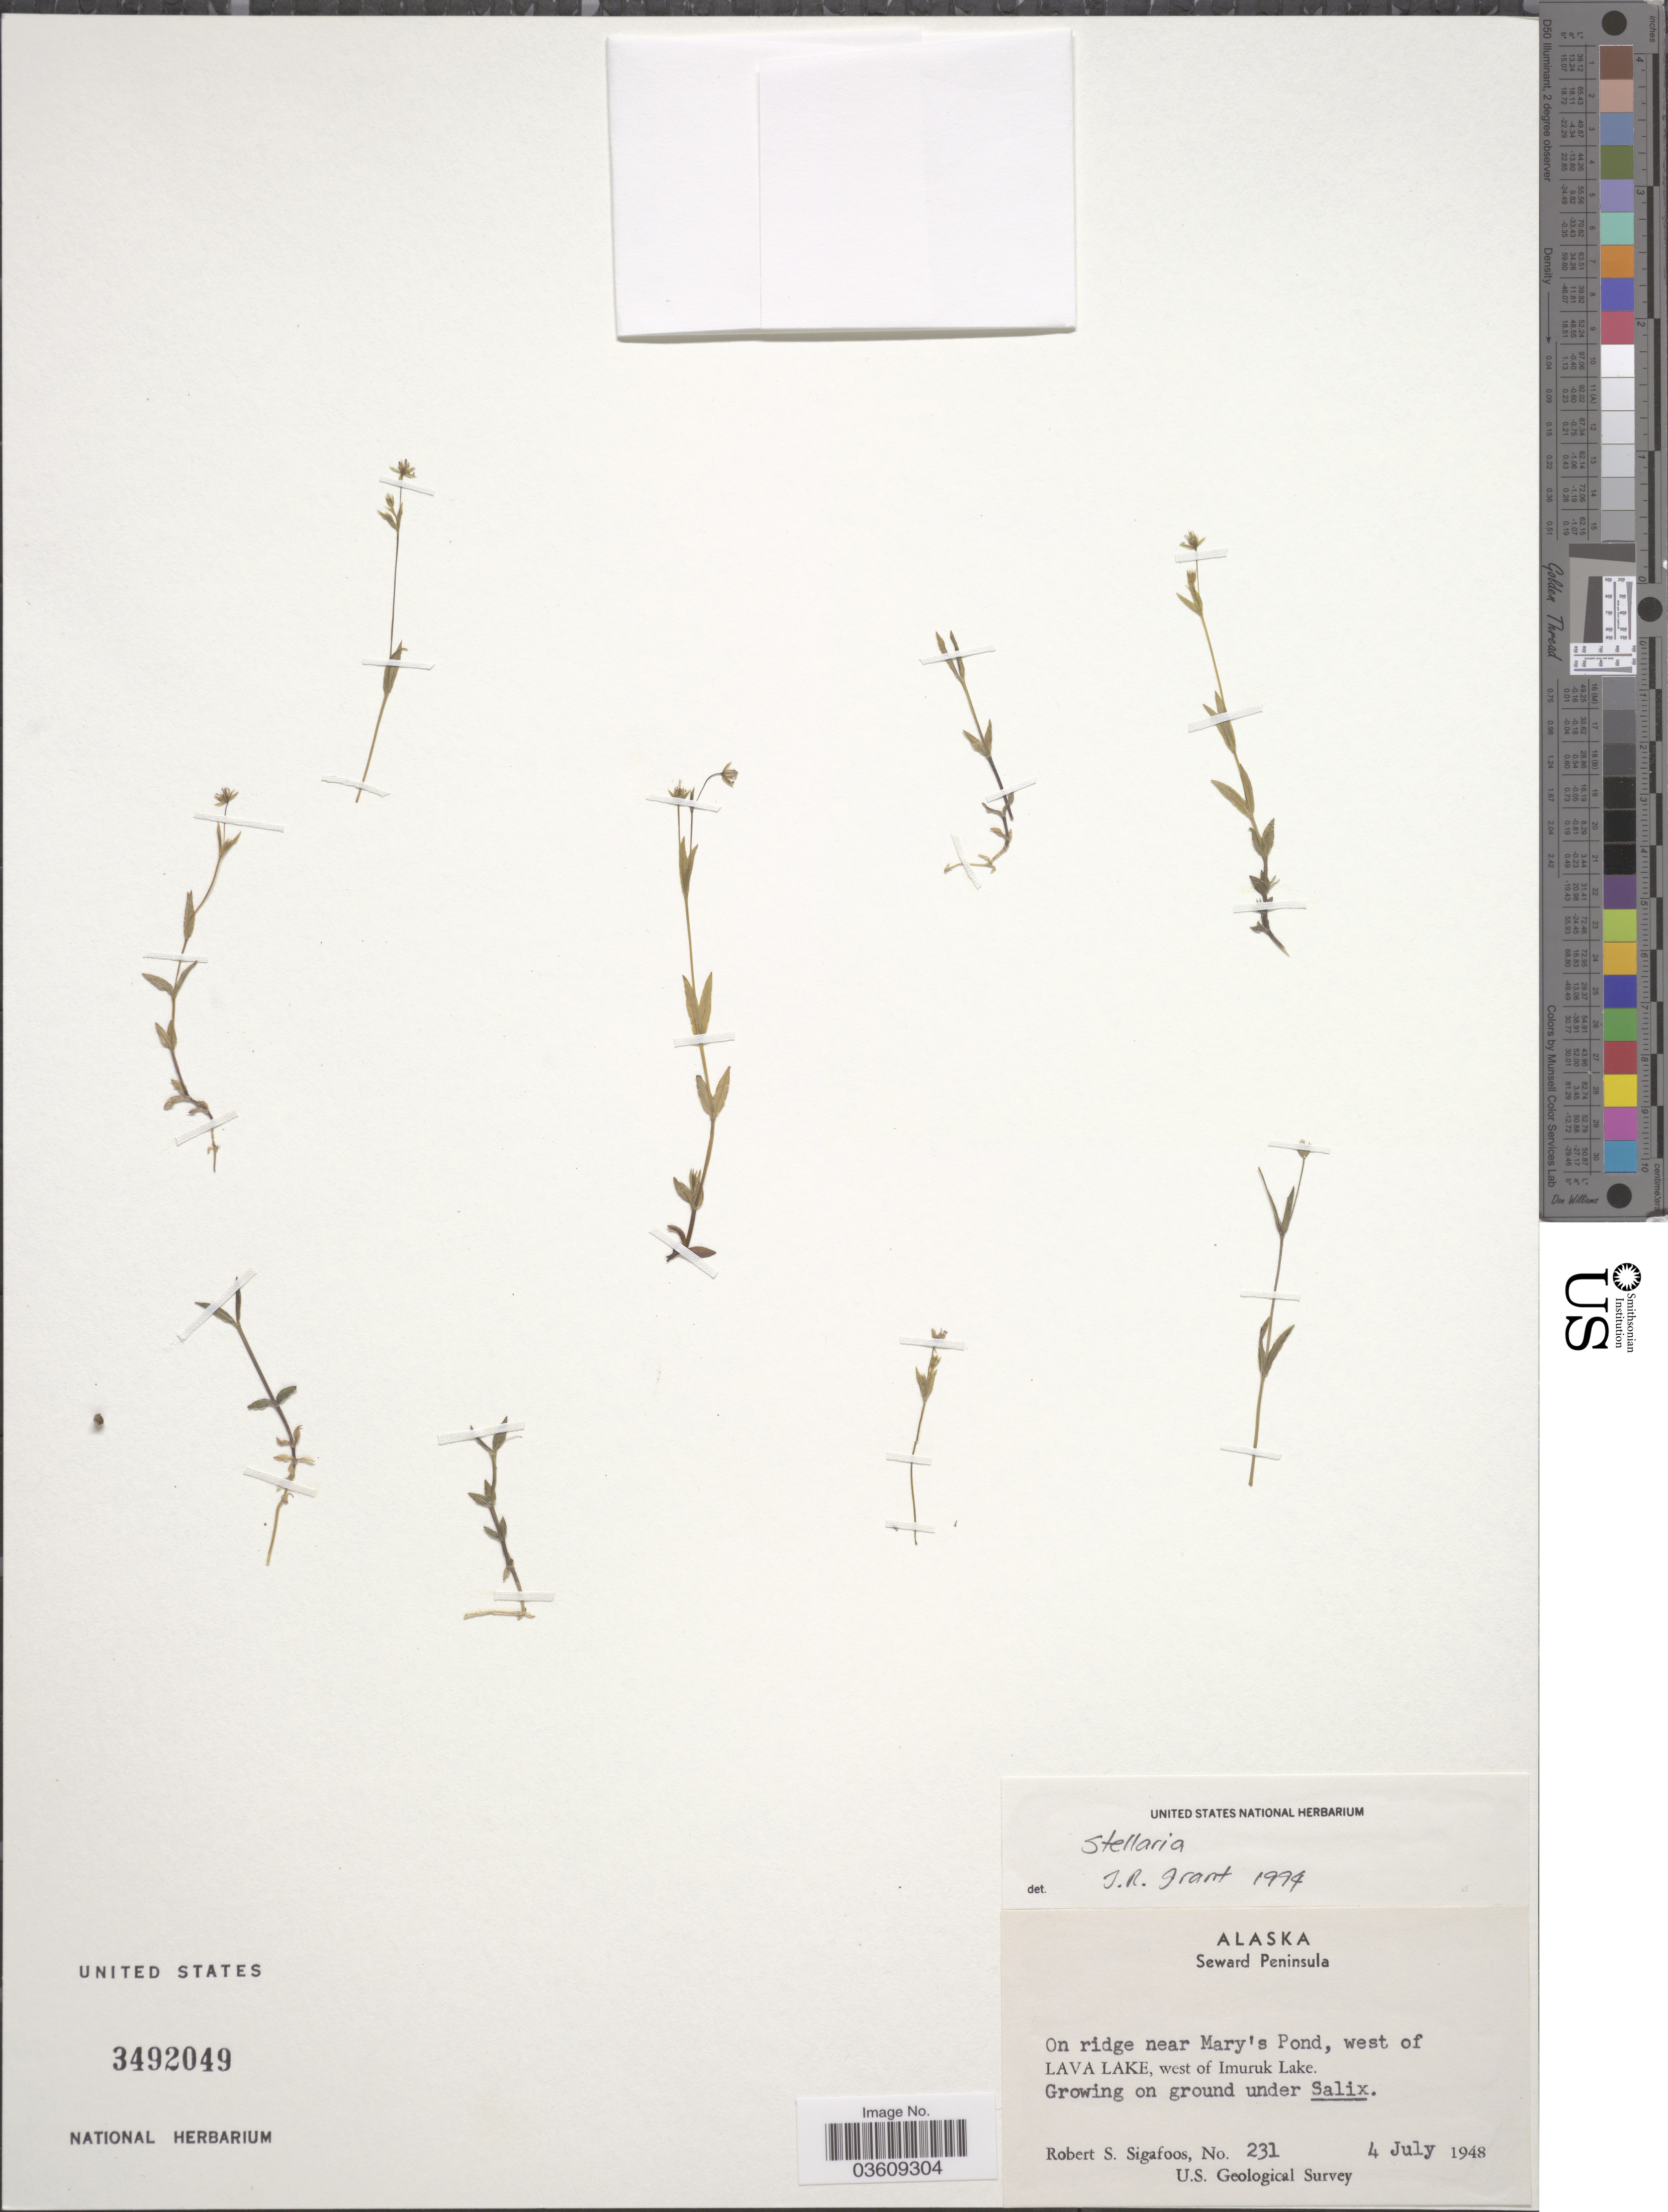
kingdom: Plantae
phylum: Tracheophyta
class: Magnoliopsida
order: Caryophyllales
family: Caryophyllaceae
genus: Stellaria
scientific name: Stellaria sp.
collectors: R. Sigafoos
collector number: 231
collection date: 1948-07-04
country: United States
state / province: Alaska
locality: Seward Peninsula. On ridge near Mary's Pond, west of Lava Lake, west of Imuruk Lake.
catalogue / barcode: US 3492049